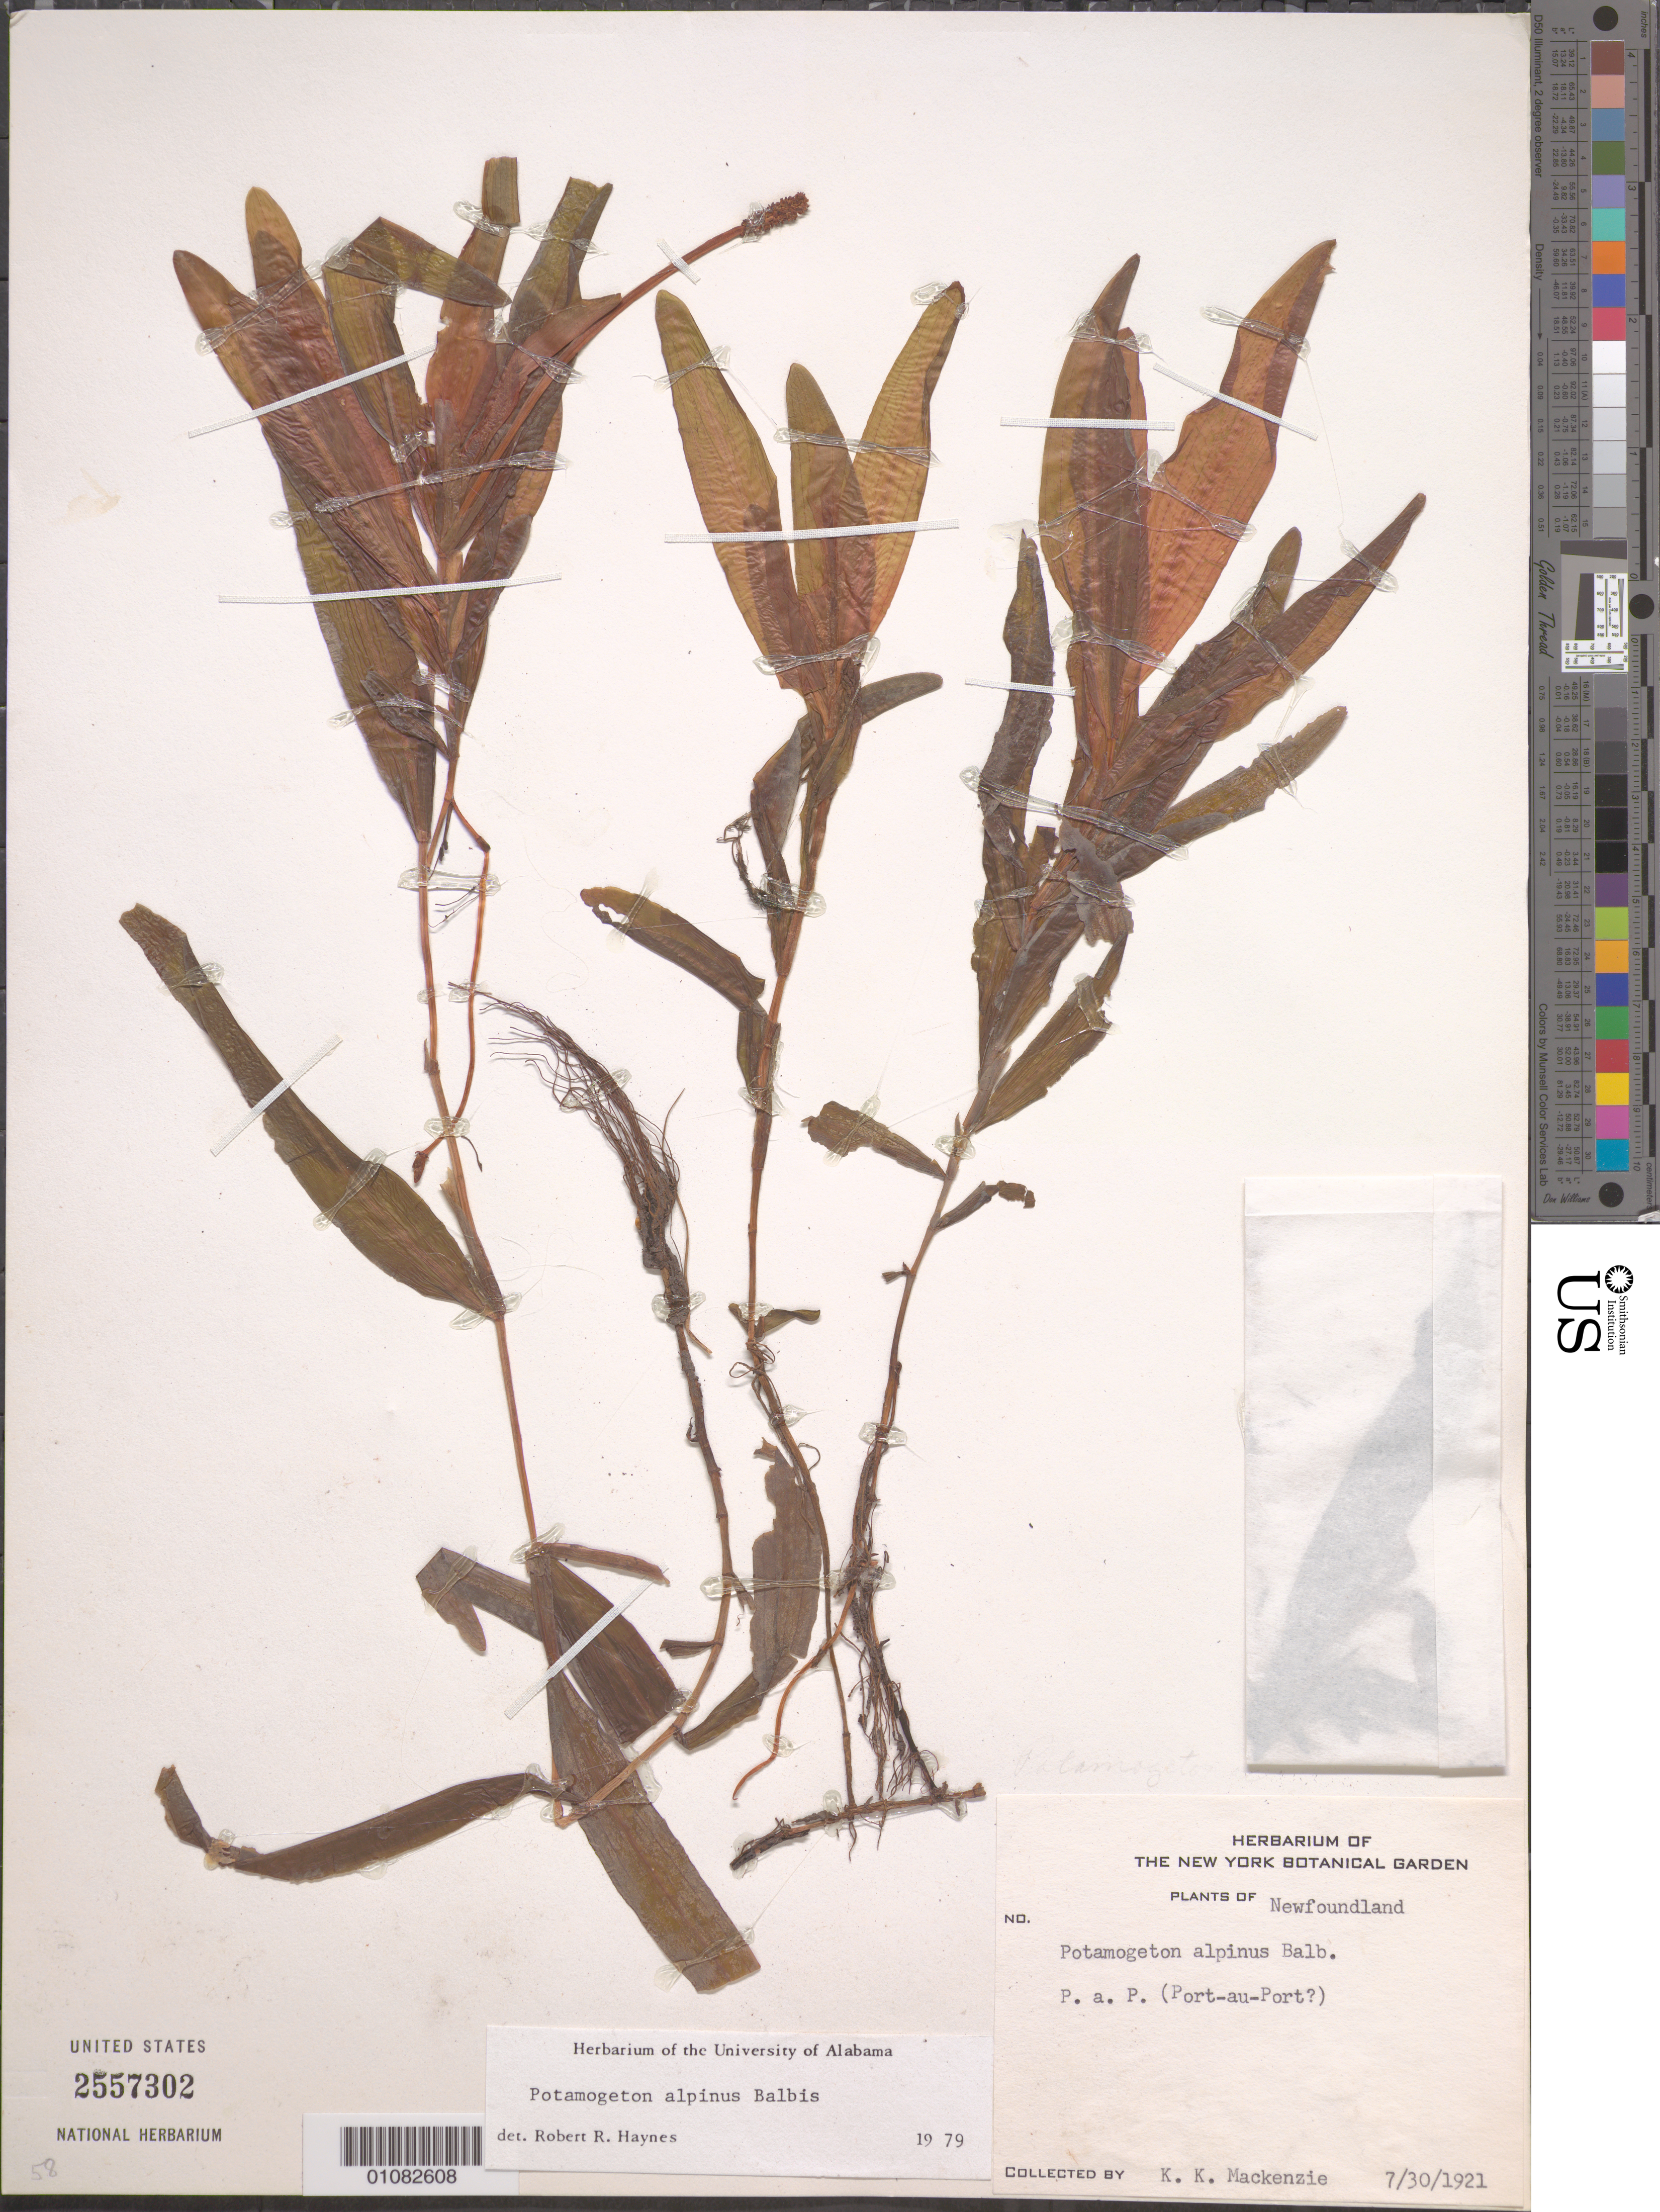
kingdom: Plantae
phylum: Tracheophyta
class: Liliopsida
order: Alismatales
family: Potamogetonaceae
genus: Potamogeton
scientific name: Potamogeton alpinus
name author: Balb.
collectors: K. K. Mackenzie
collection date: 1921-07-30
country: Canada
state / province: Newfoundland and Labrador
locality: Port au Port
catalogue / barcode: US 2557302